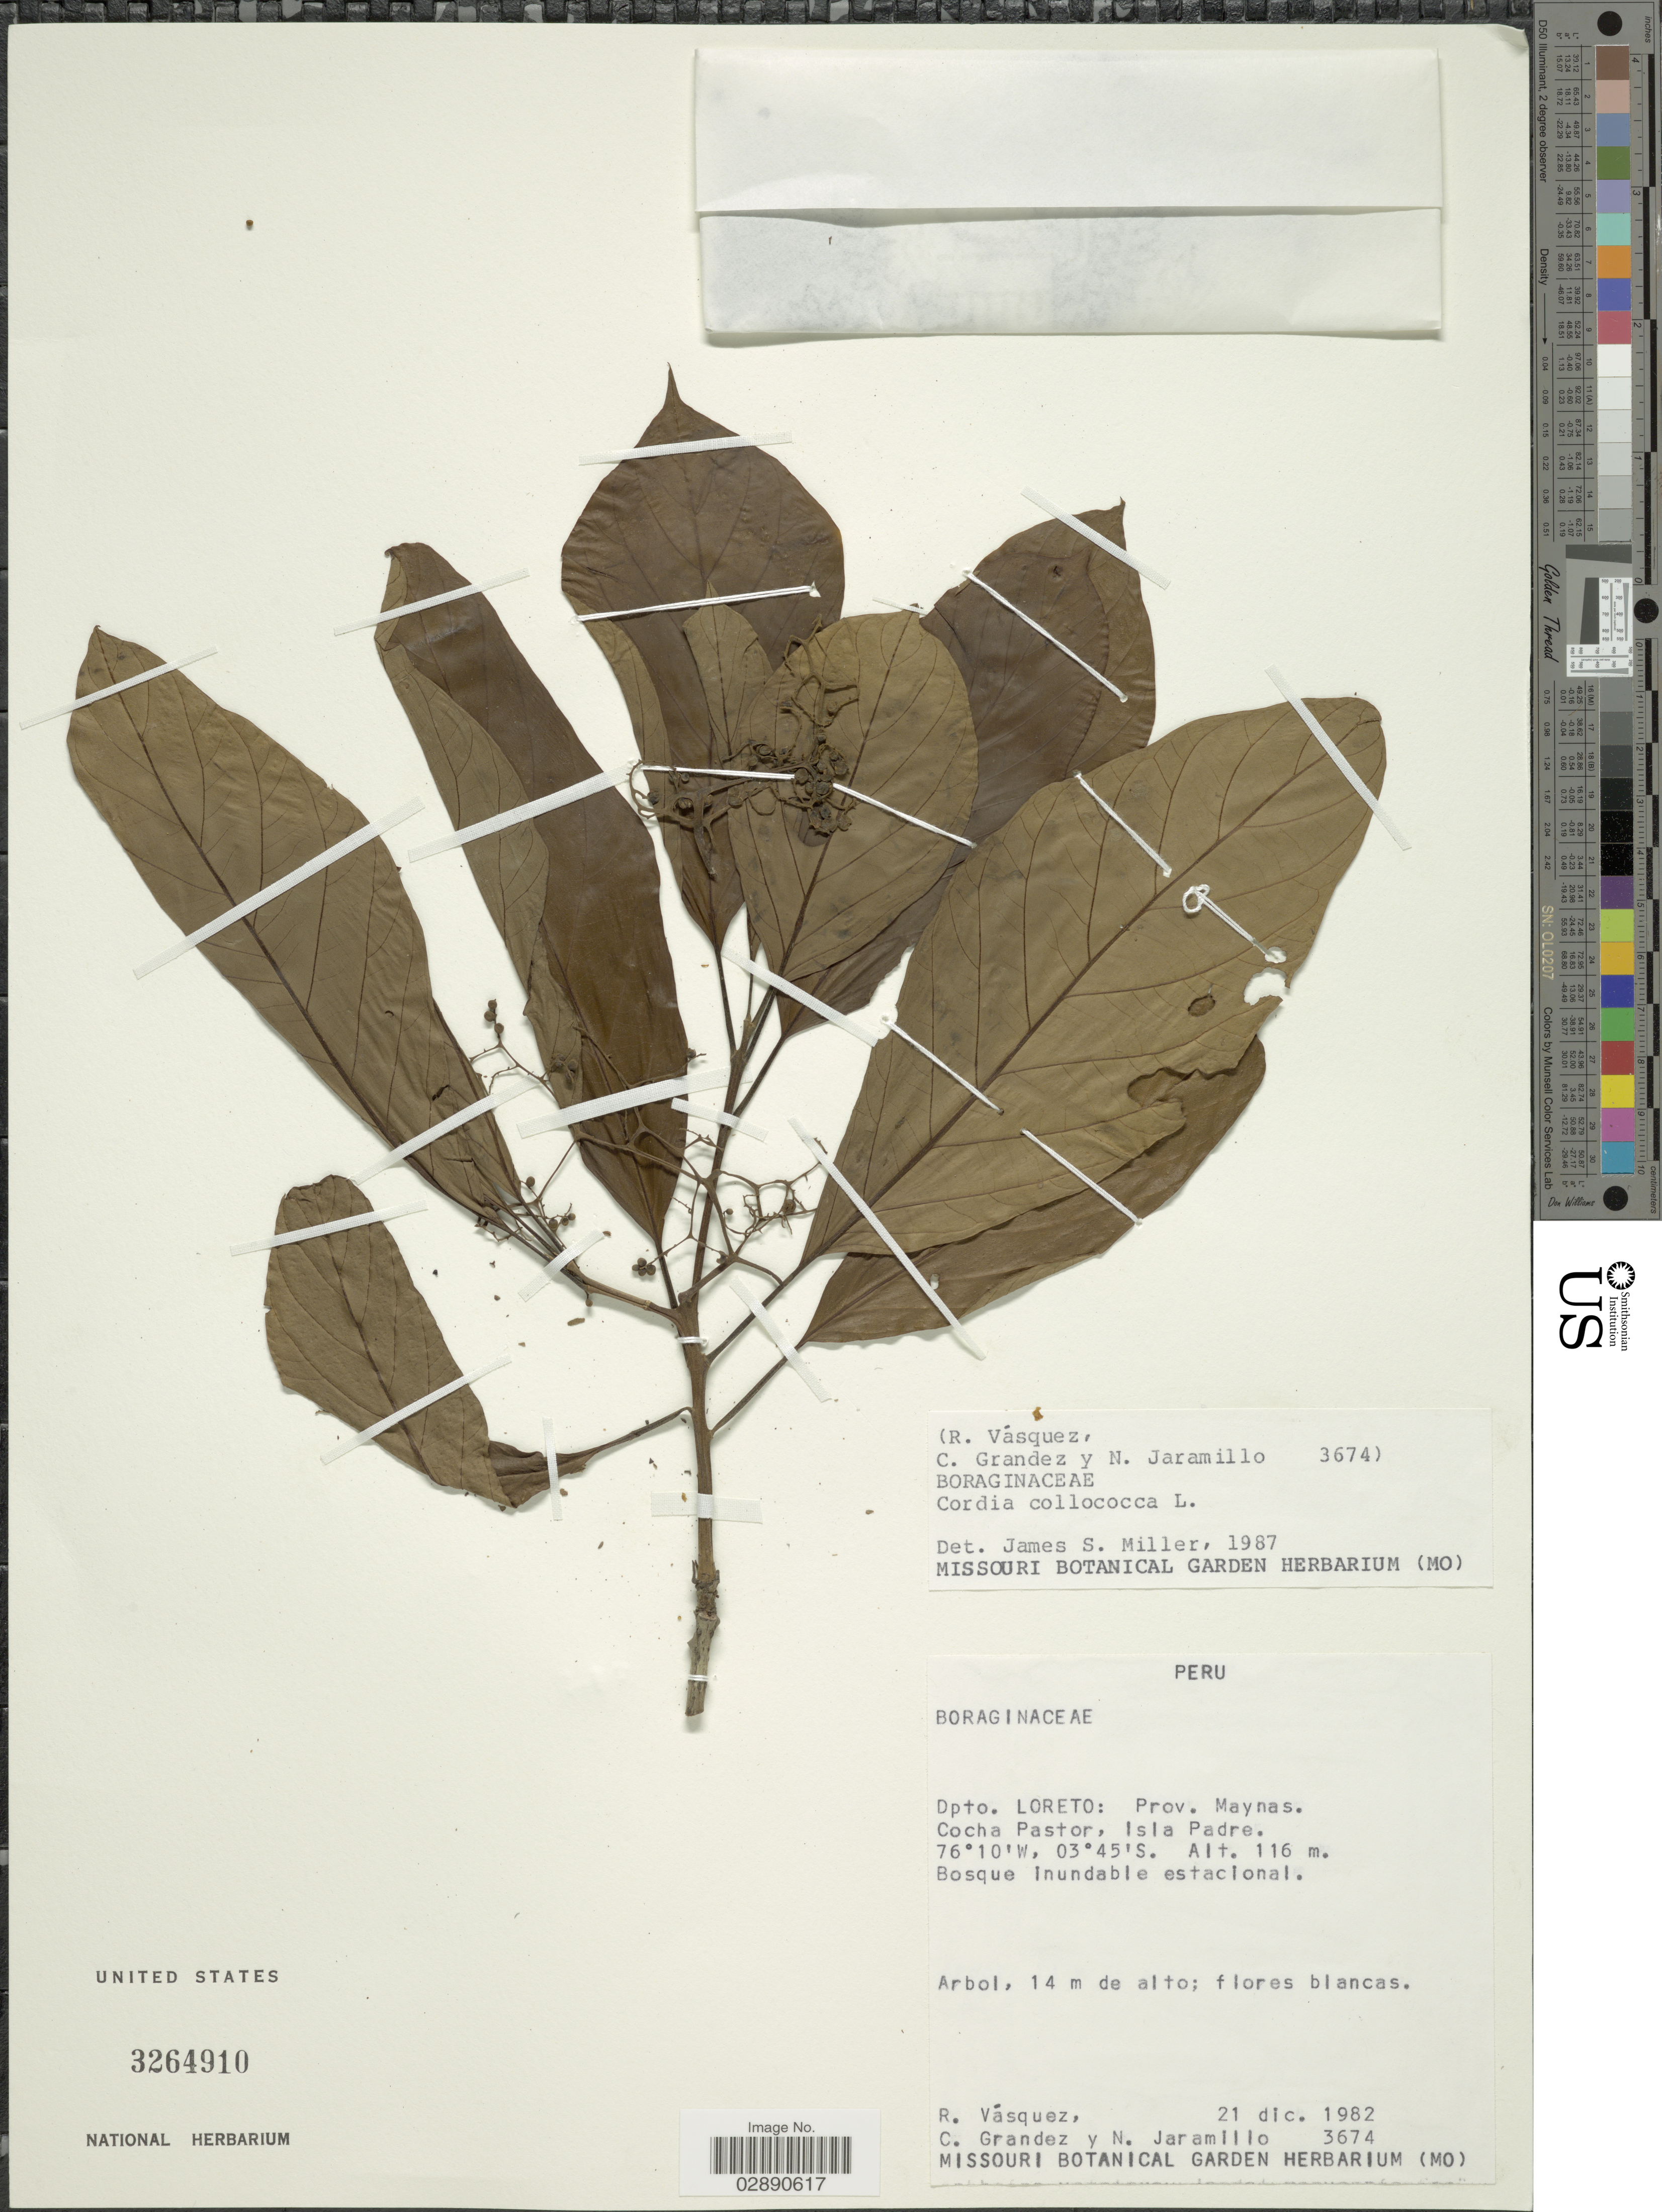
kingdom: Plantae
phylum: Tracheophyta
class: Magnoliopsida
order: Boraginales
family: Cordiaceae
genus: Cordia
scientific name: Cordia collococca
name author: L.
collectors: R. Vásquez, C. Grández & N. Jaramillo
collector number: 3674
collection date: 1982-12-21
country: Peru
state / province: Loreto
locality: Dpto. Loreto: Prov. Maynas. Cocha Pastor, Isla Padre.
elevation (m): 116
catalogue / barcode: US 3264910